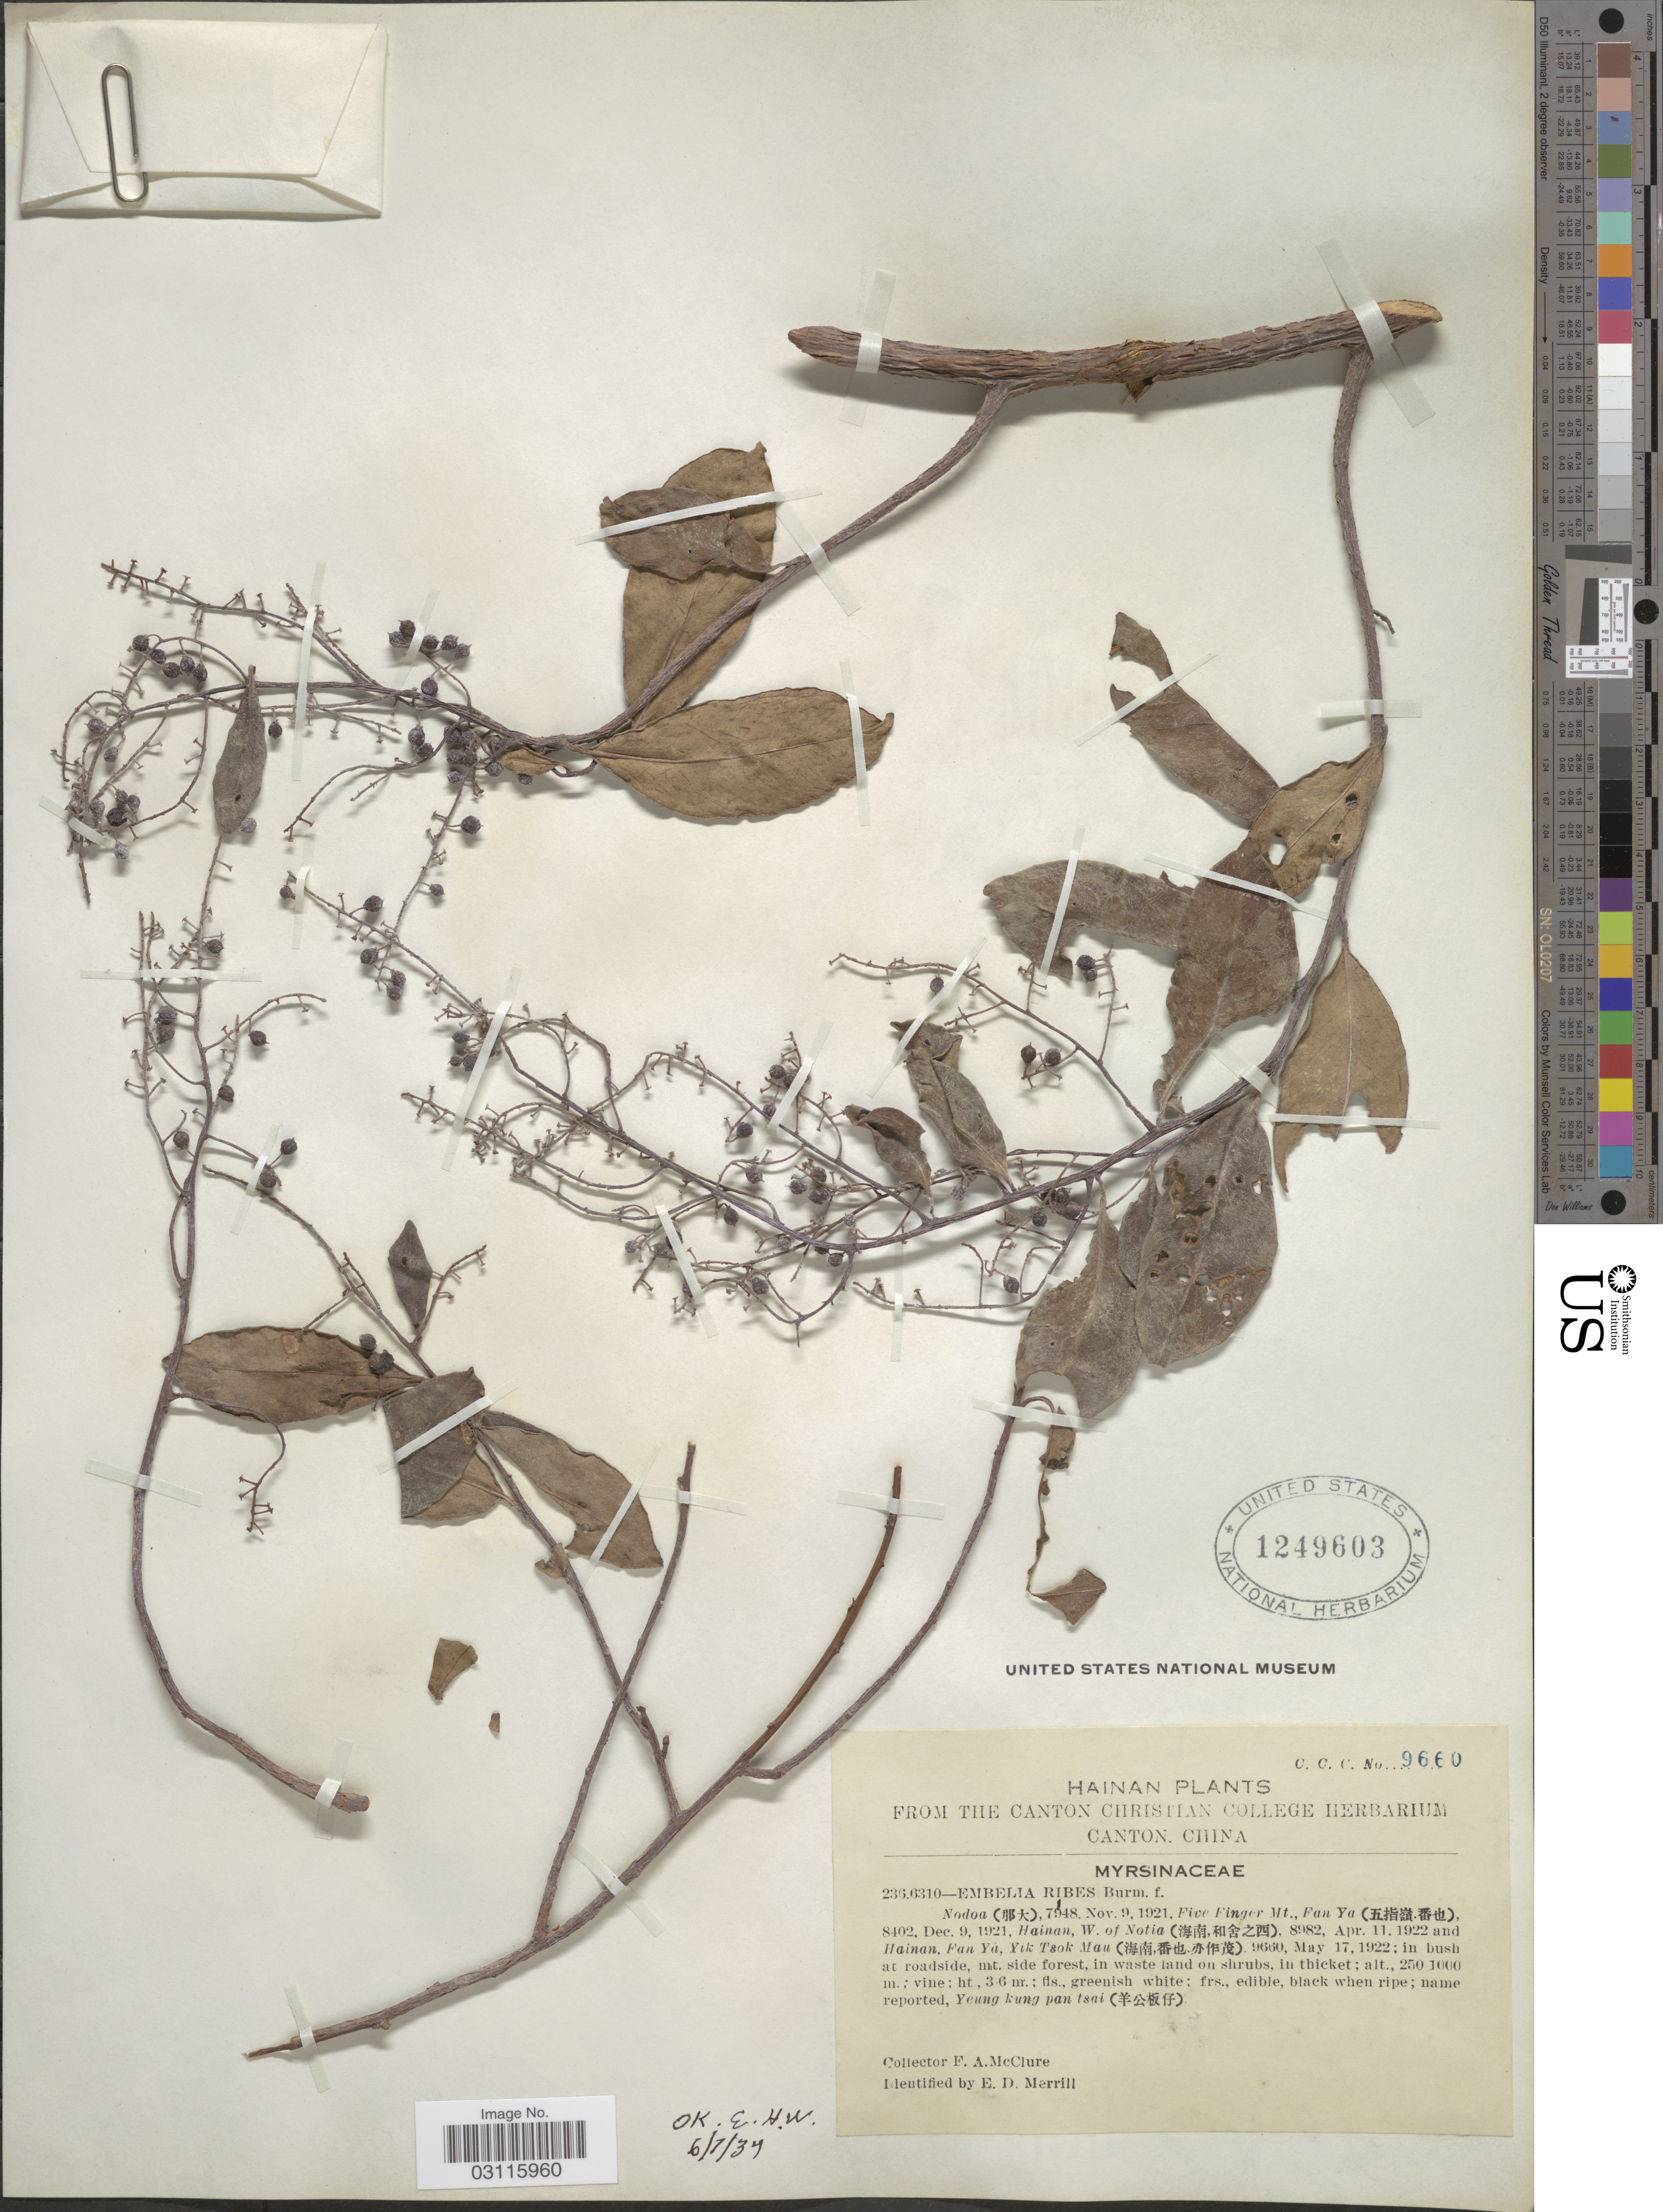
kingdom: Plantae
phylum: Tracheophyta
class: Magnoliopsida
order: Ericales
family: Primulaceae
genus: Embelia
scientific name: Embelia ribes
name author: Burm. f.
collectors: F. A. McClure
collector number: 9660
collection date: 1922-05-17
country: China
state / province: Hainan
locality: Fan Ya, Yik Tsok Mau (X).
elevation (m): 250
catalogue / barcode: US 1249603